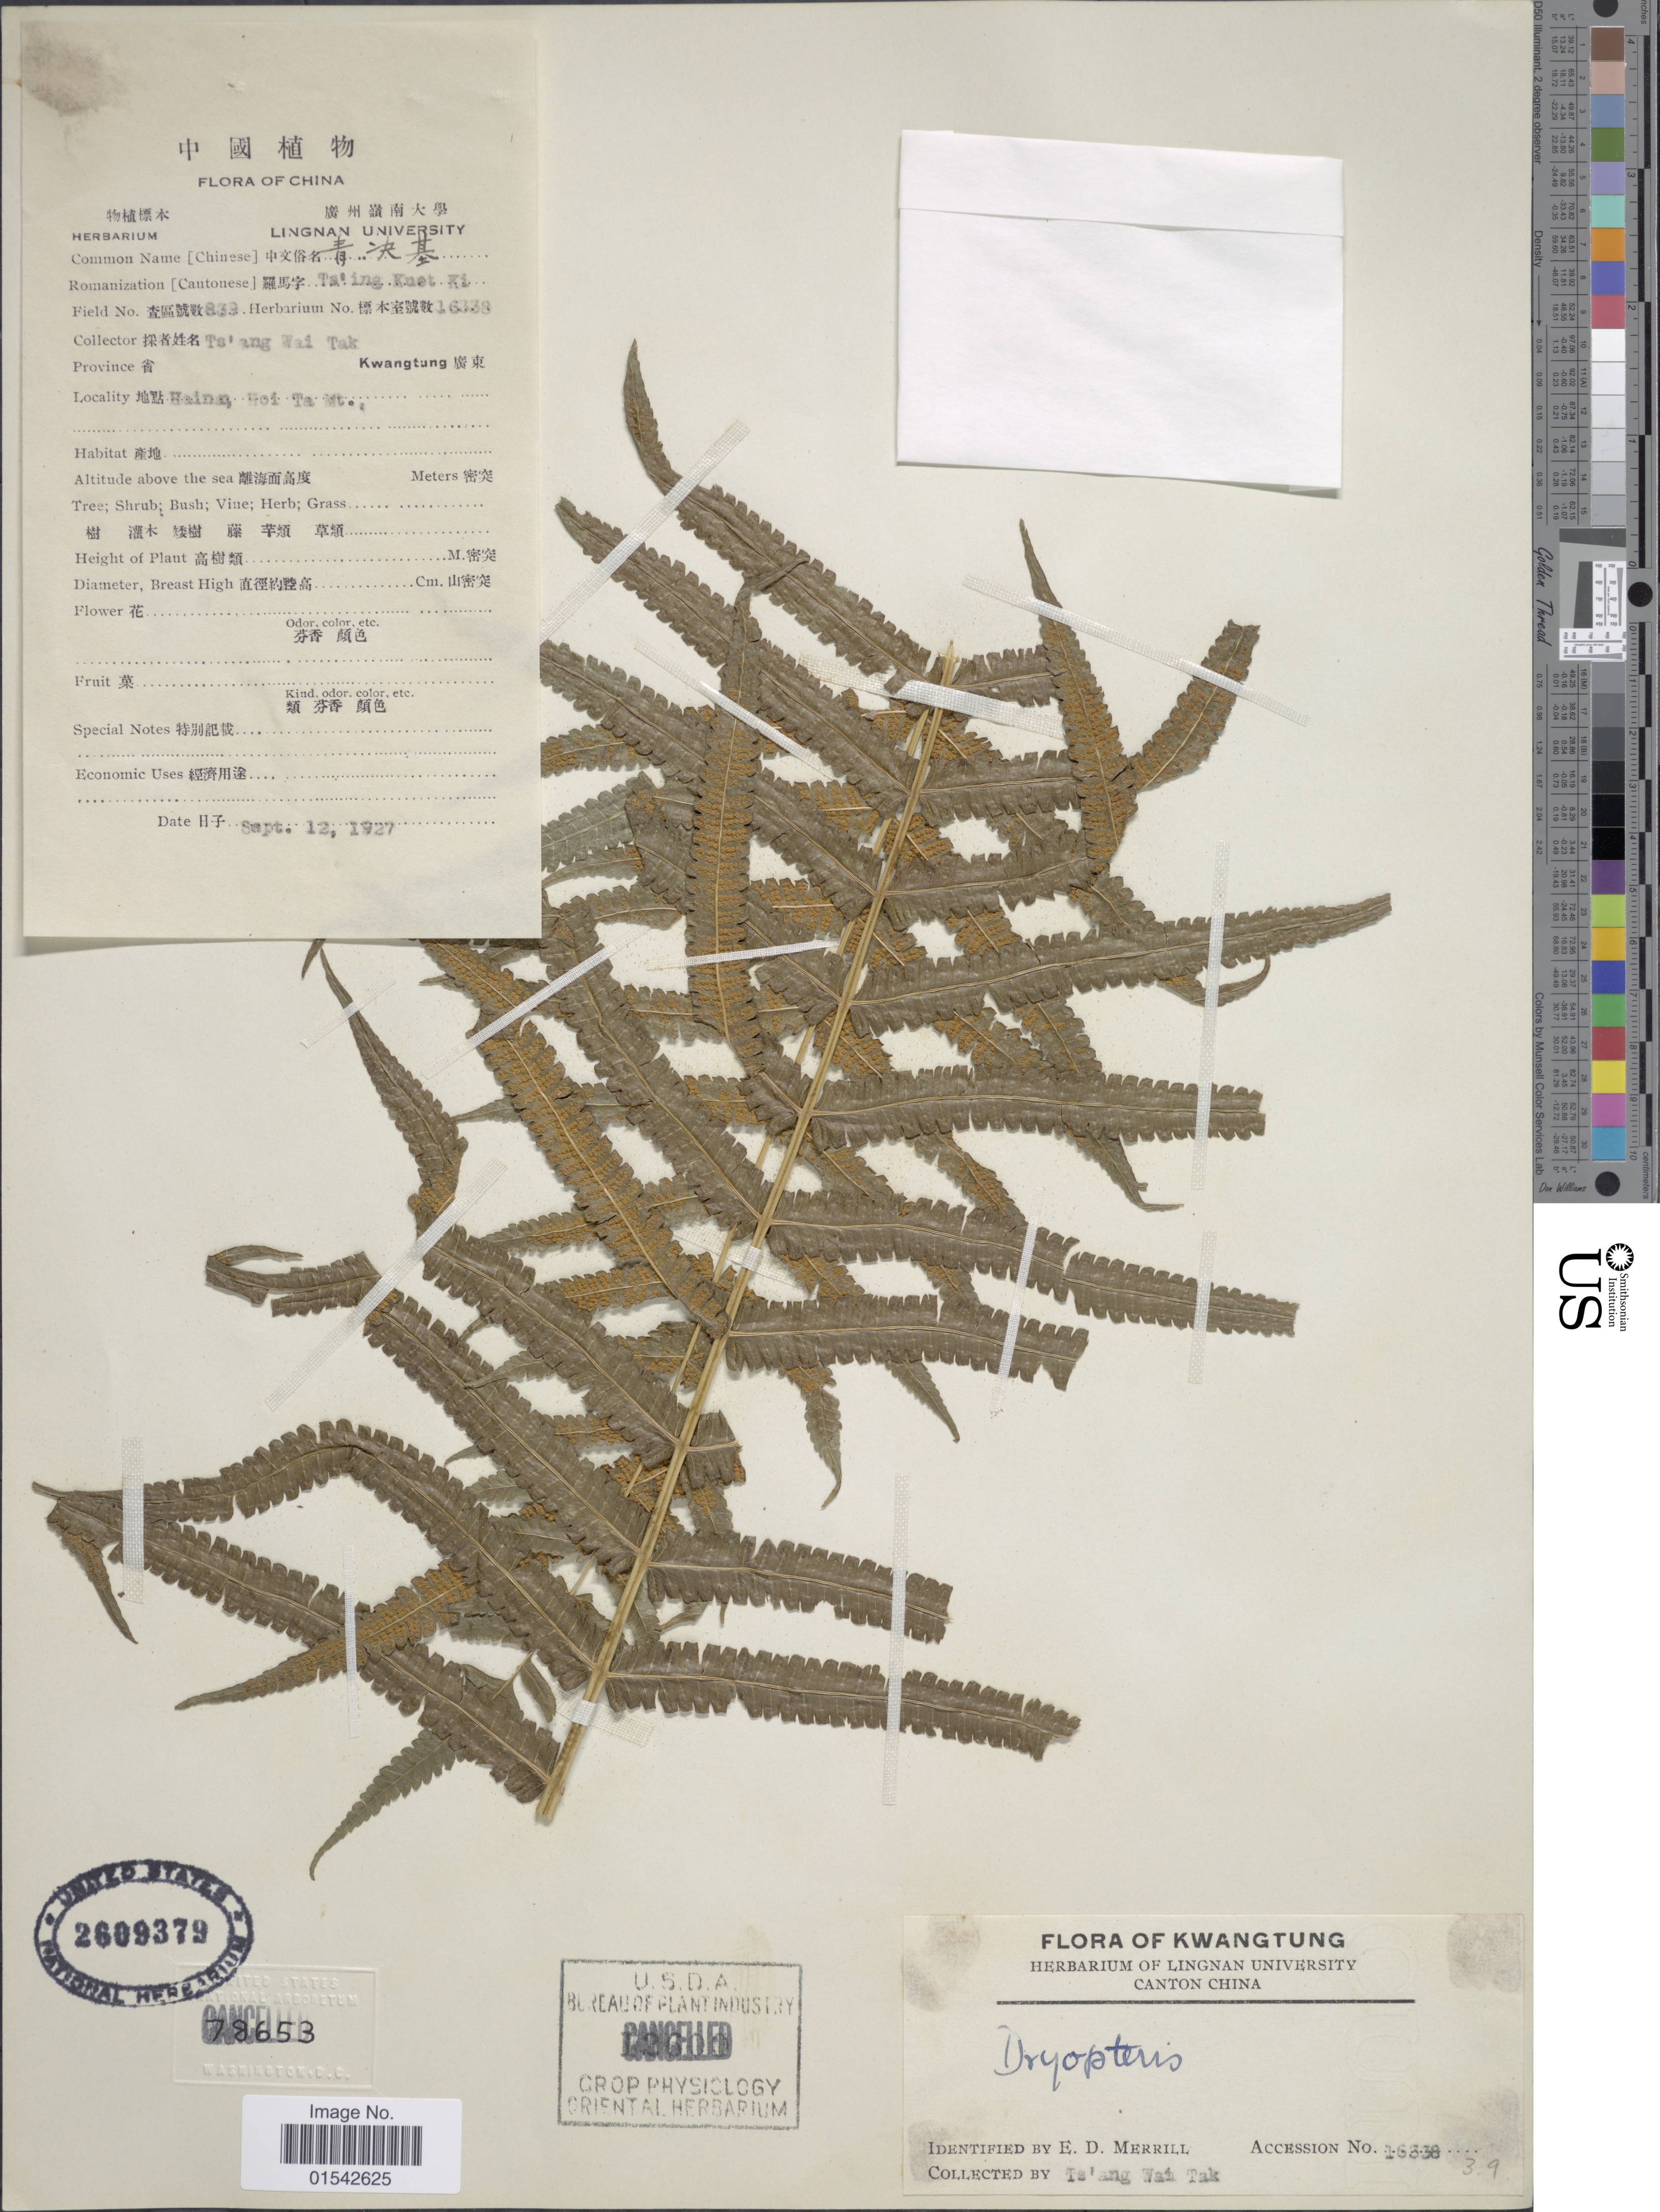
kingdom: Plantae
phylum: Tracheophyta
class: Polypodiopsida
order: Polypodiales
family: Thelypteridaceae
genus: Cyclosorus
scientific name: Cyclosorus sp.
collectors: T. Tak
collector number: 839/16138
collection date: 1927-09-12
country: China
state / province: Guangdong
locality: Kwangtung, Hainan, Hoi Ta Mt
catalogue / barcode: US 2609379